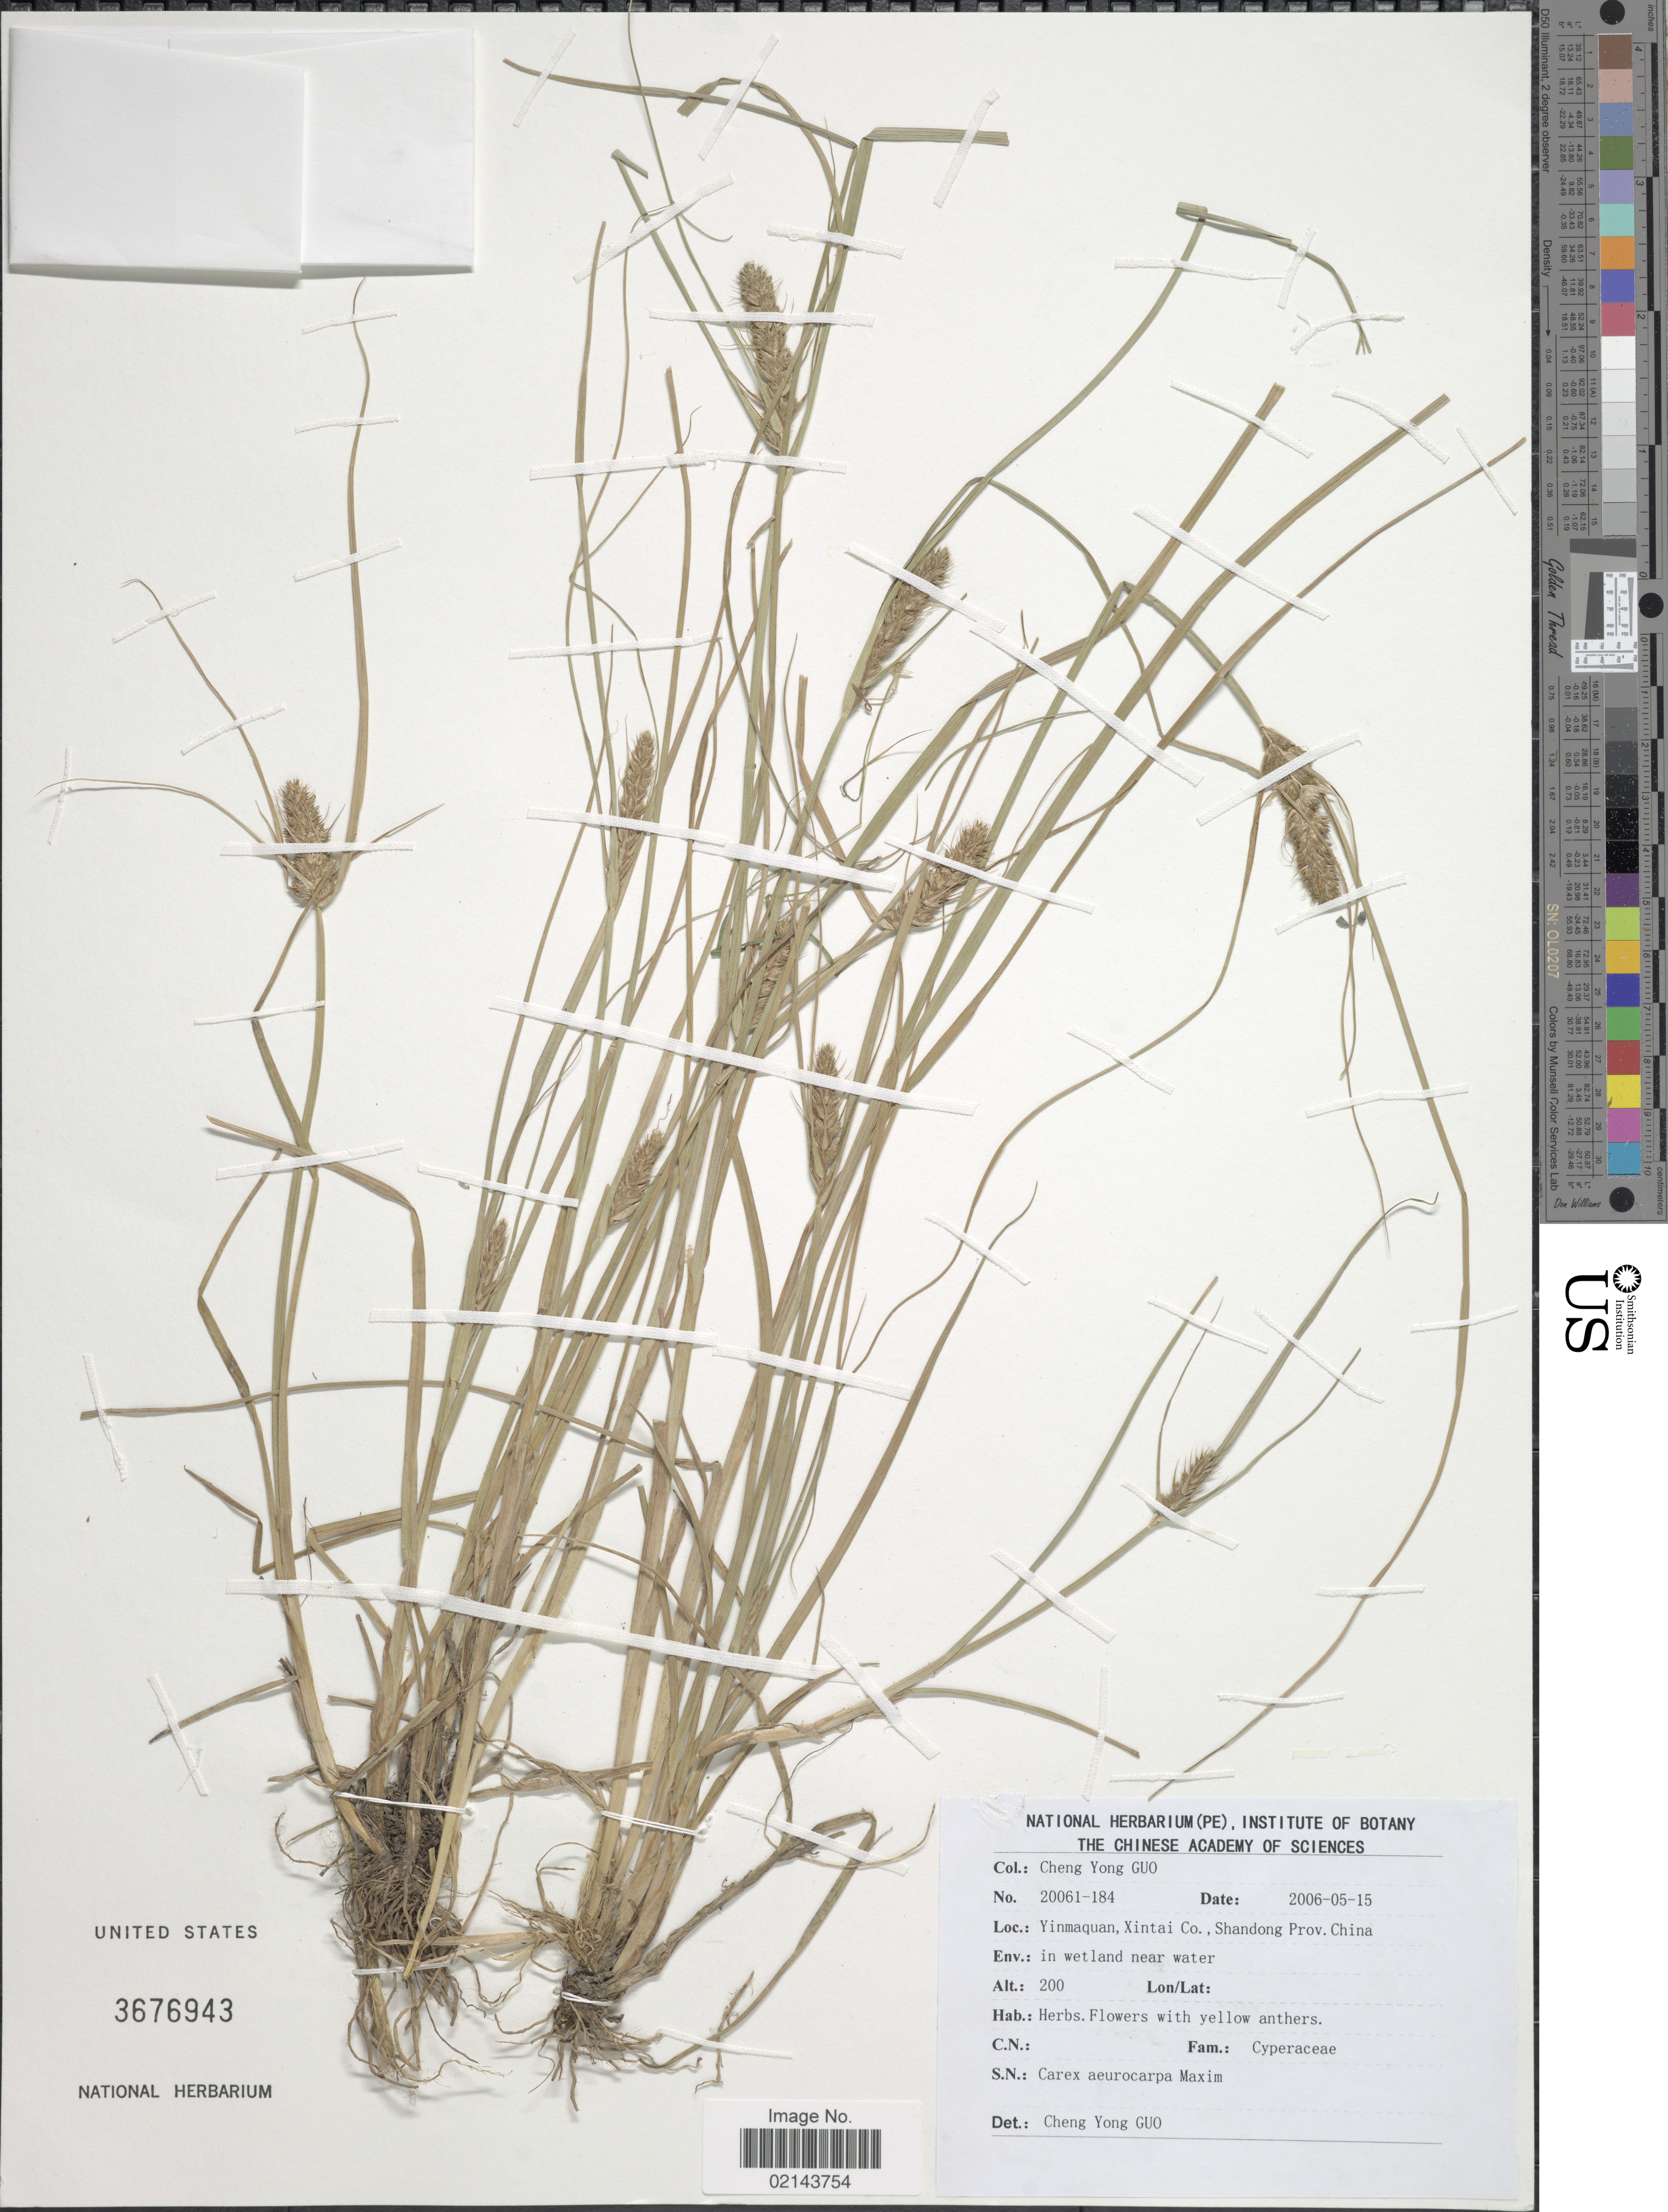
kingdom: Plantae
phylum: Tracheophyta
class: Liliopsida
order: Poales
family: Cyperaceae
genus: Carex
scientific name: Carex neurocarpa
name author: Maxim.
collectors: Guo Chengyong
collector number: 20061-184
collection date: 2006-05-15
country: China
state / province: Shandong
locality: Yinmaquan, Xintai Co.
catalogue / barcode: US 3676943